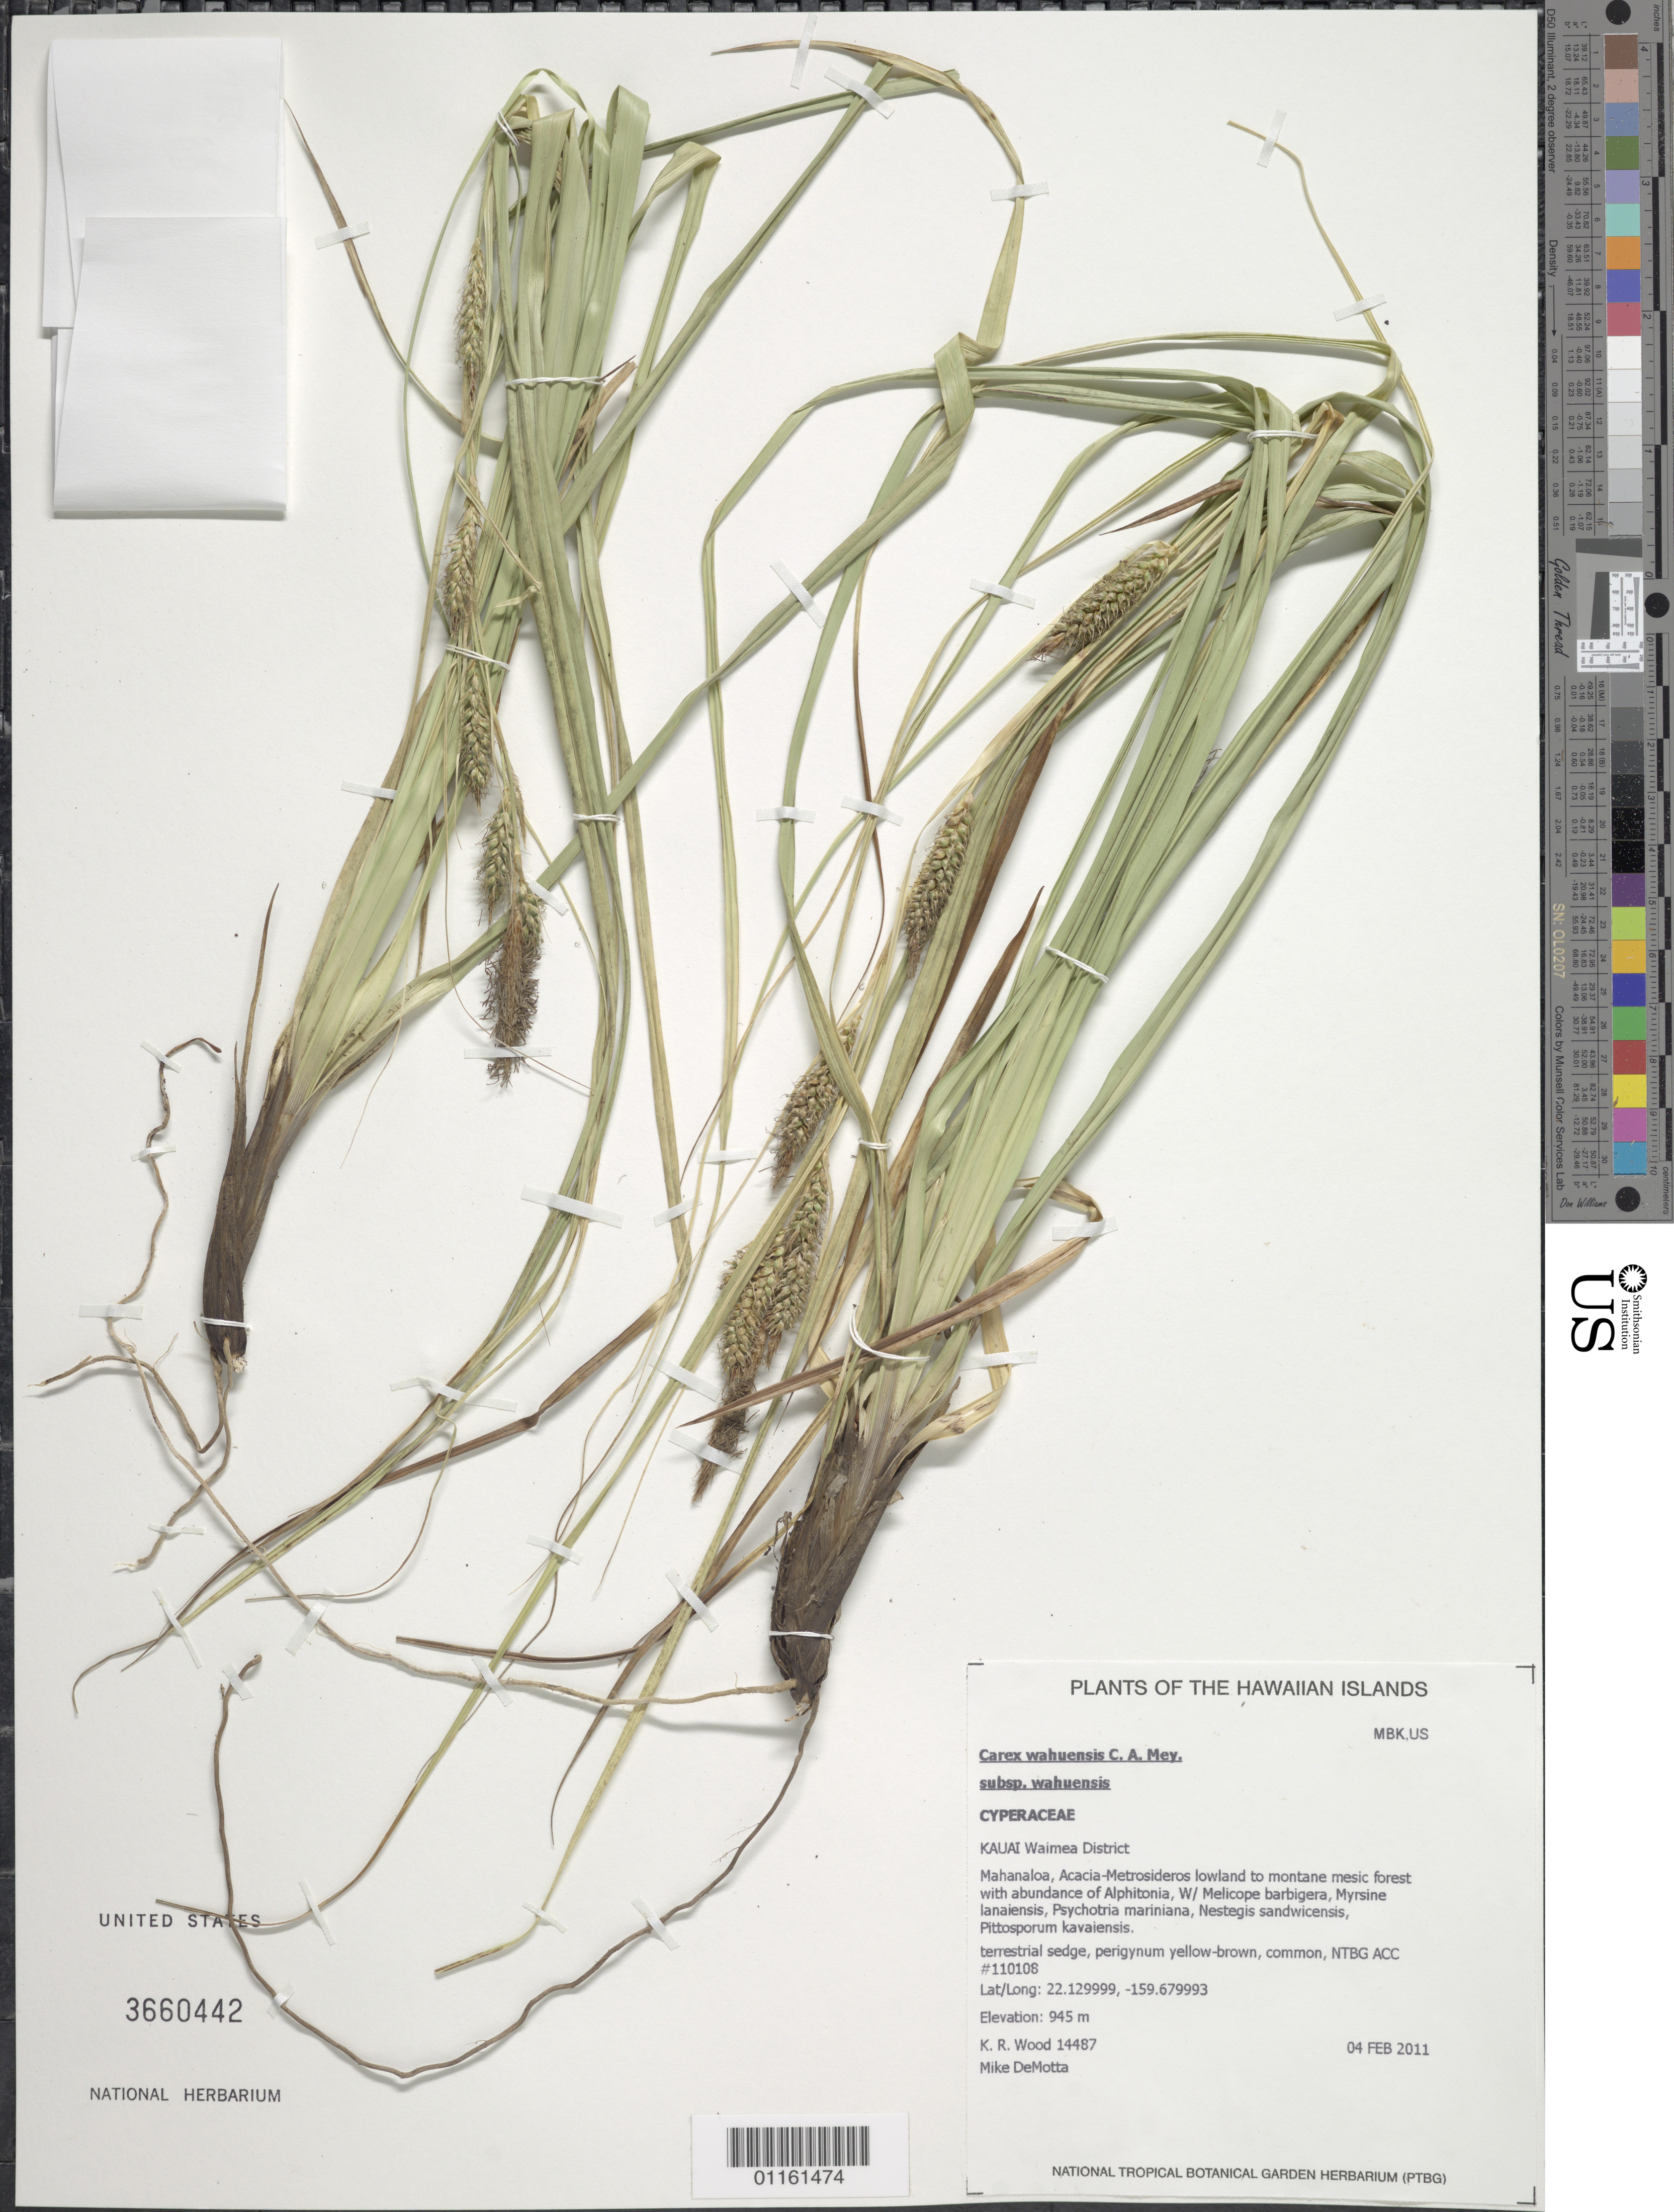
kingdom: Plantae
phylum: Tracheophyta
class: Liliopsida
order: Poales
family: Cyperaceae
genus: Carex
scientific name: Carex wahuensis subsp. wahuensis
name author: C.A. Mey.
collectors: K. R. Wood & M. DeMotta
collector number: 14487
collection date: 2011-02-04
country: United States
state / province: Hawaii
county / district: Kauai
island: Kaua'i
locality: Waimea District.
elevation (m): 945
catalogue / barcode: US 3660442